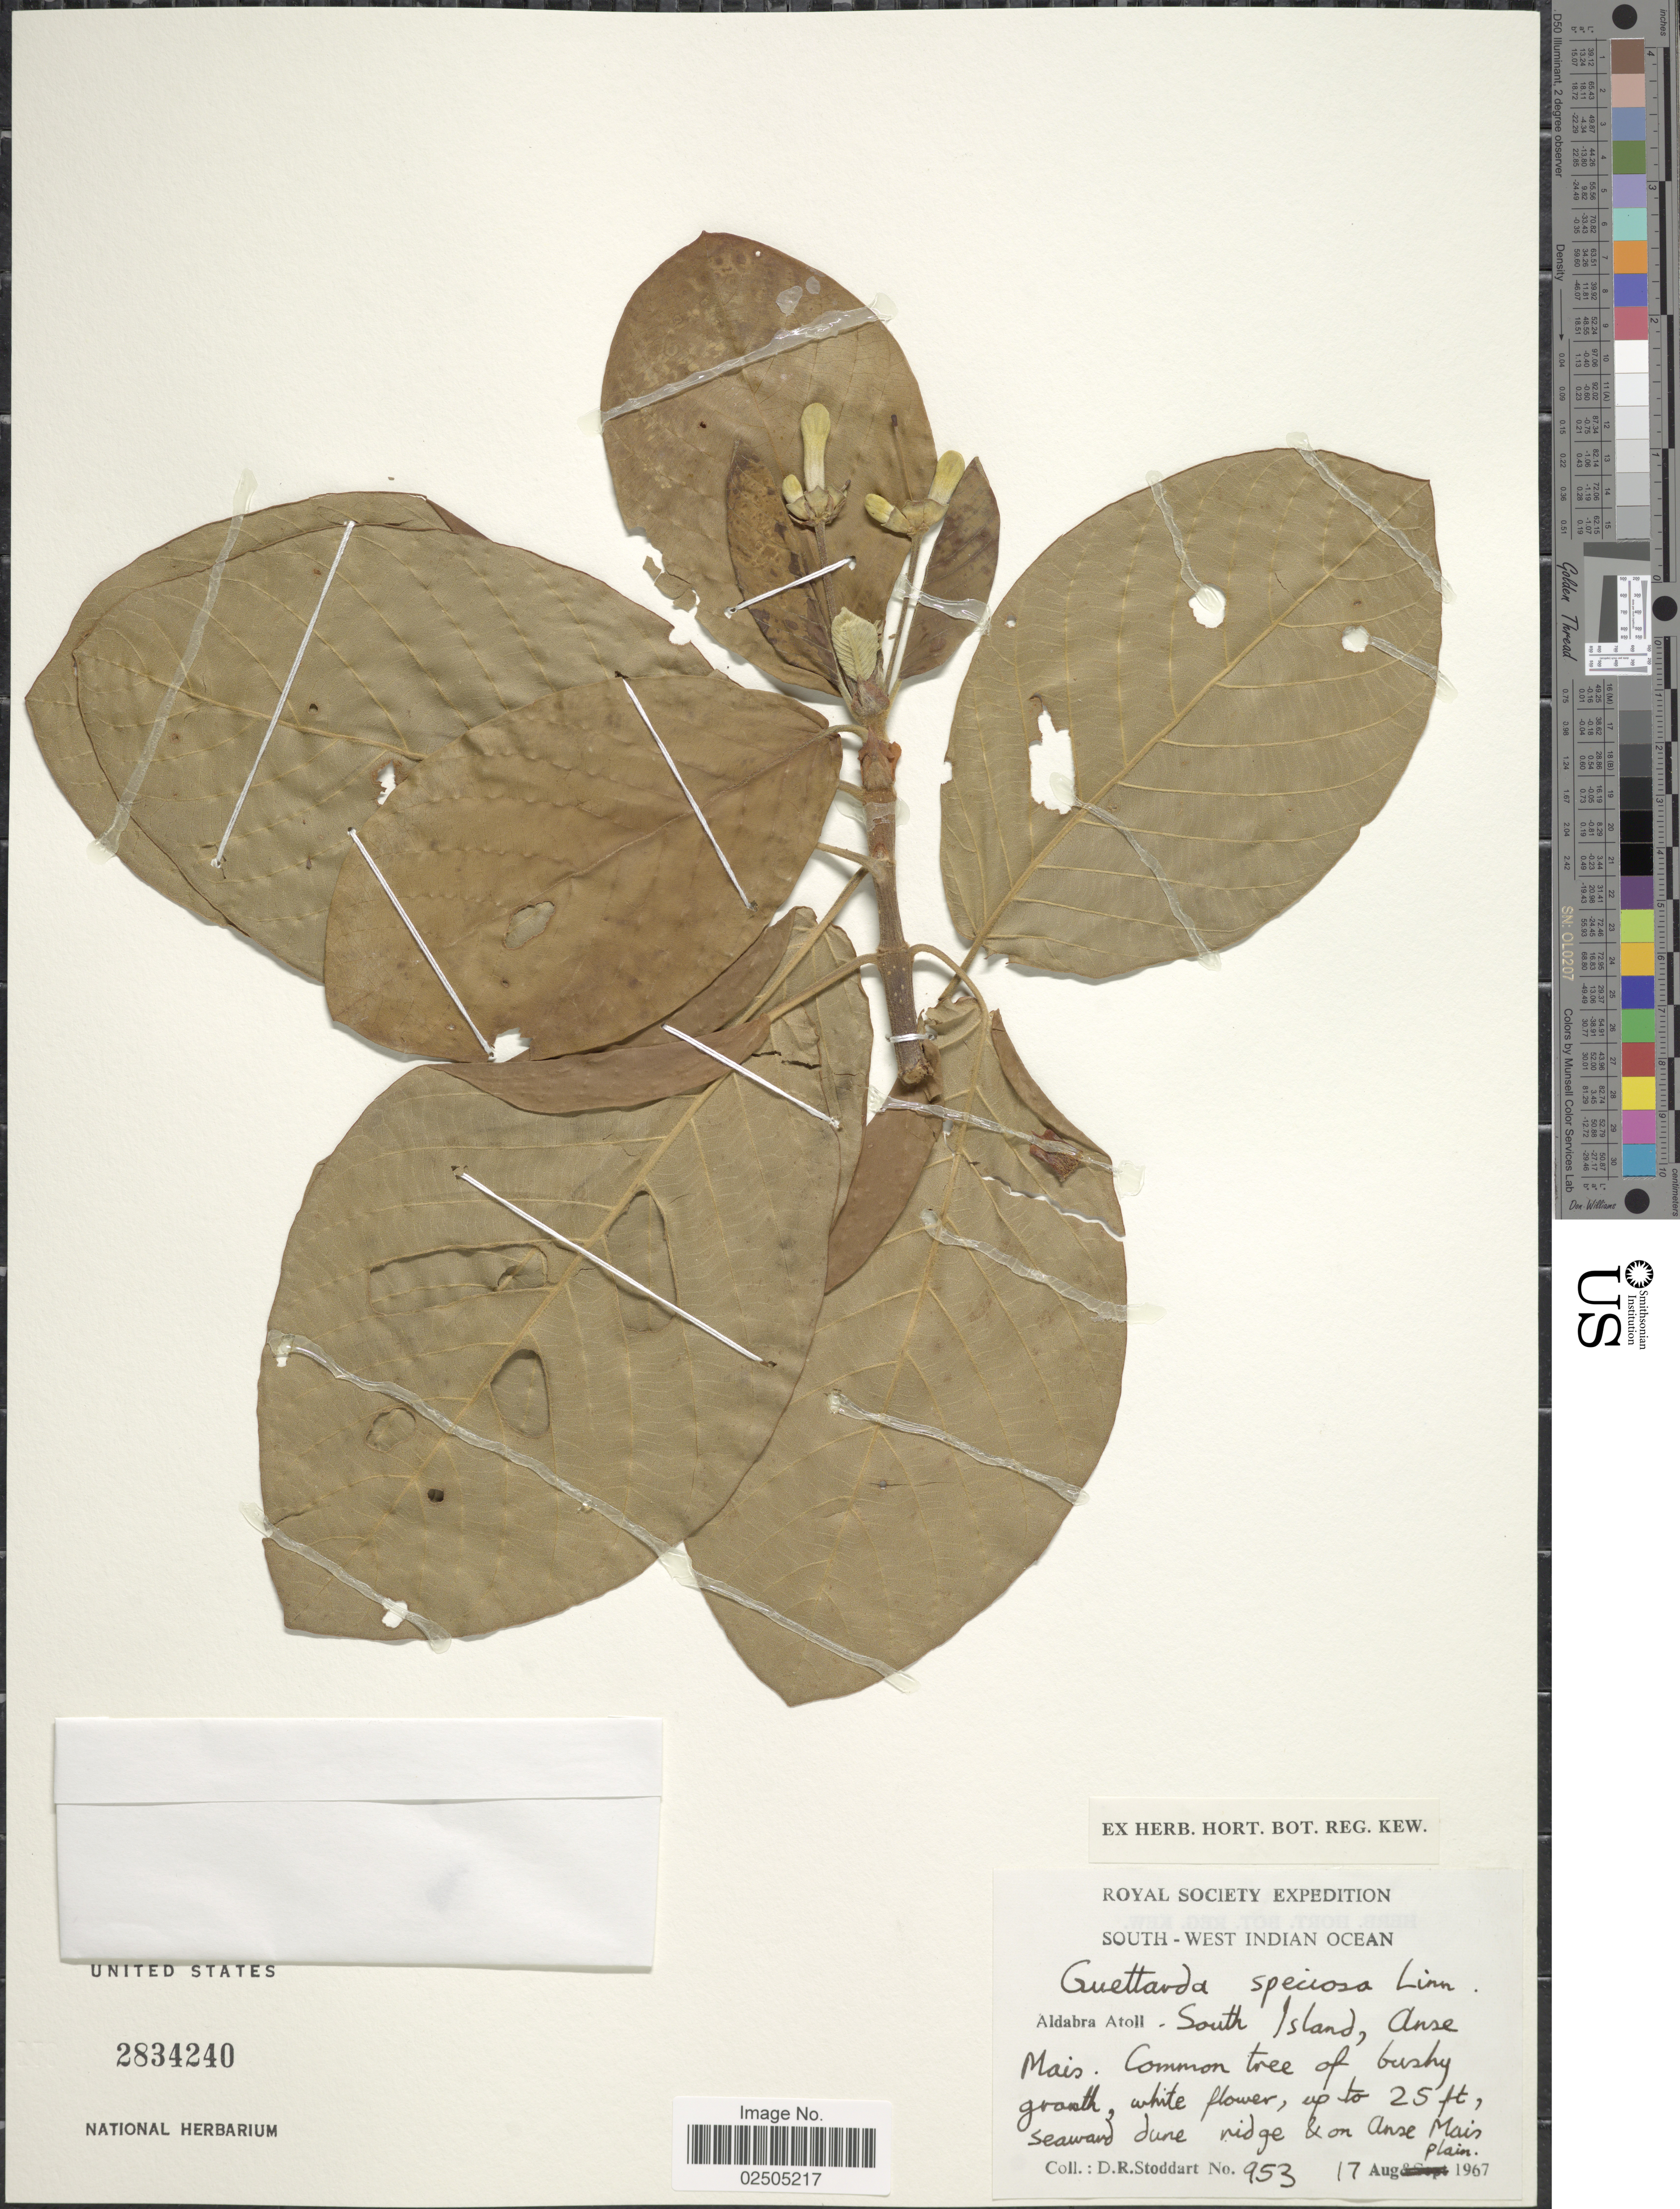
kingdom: Plantae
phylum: Tracheophyta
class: Magnoliopsida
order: Gentianales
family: Rubiaceae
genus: Guettarda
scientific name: Guettarda speciosa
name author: L.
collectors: D. R. Stoddart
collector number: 953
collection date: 1967-08-17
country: Seychelles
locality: South West Indian Ocean, Aldabra Atoll - South Island, Anse Mais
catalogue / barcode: US 2834240